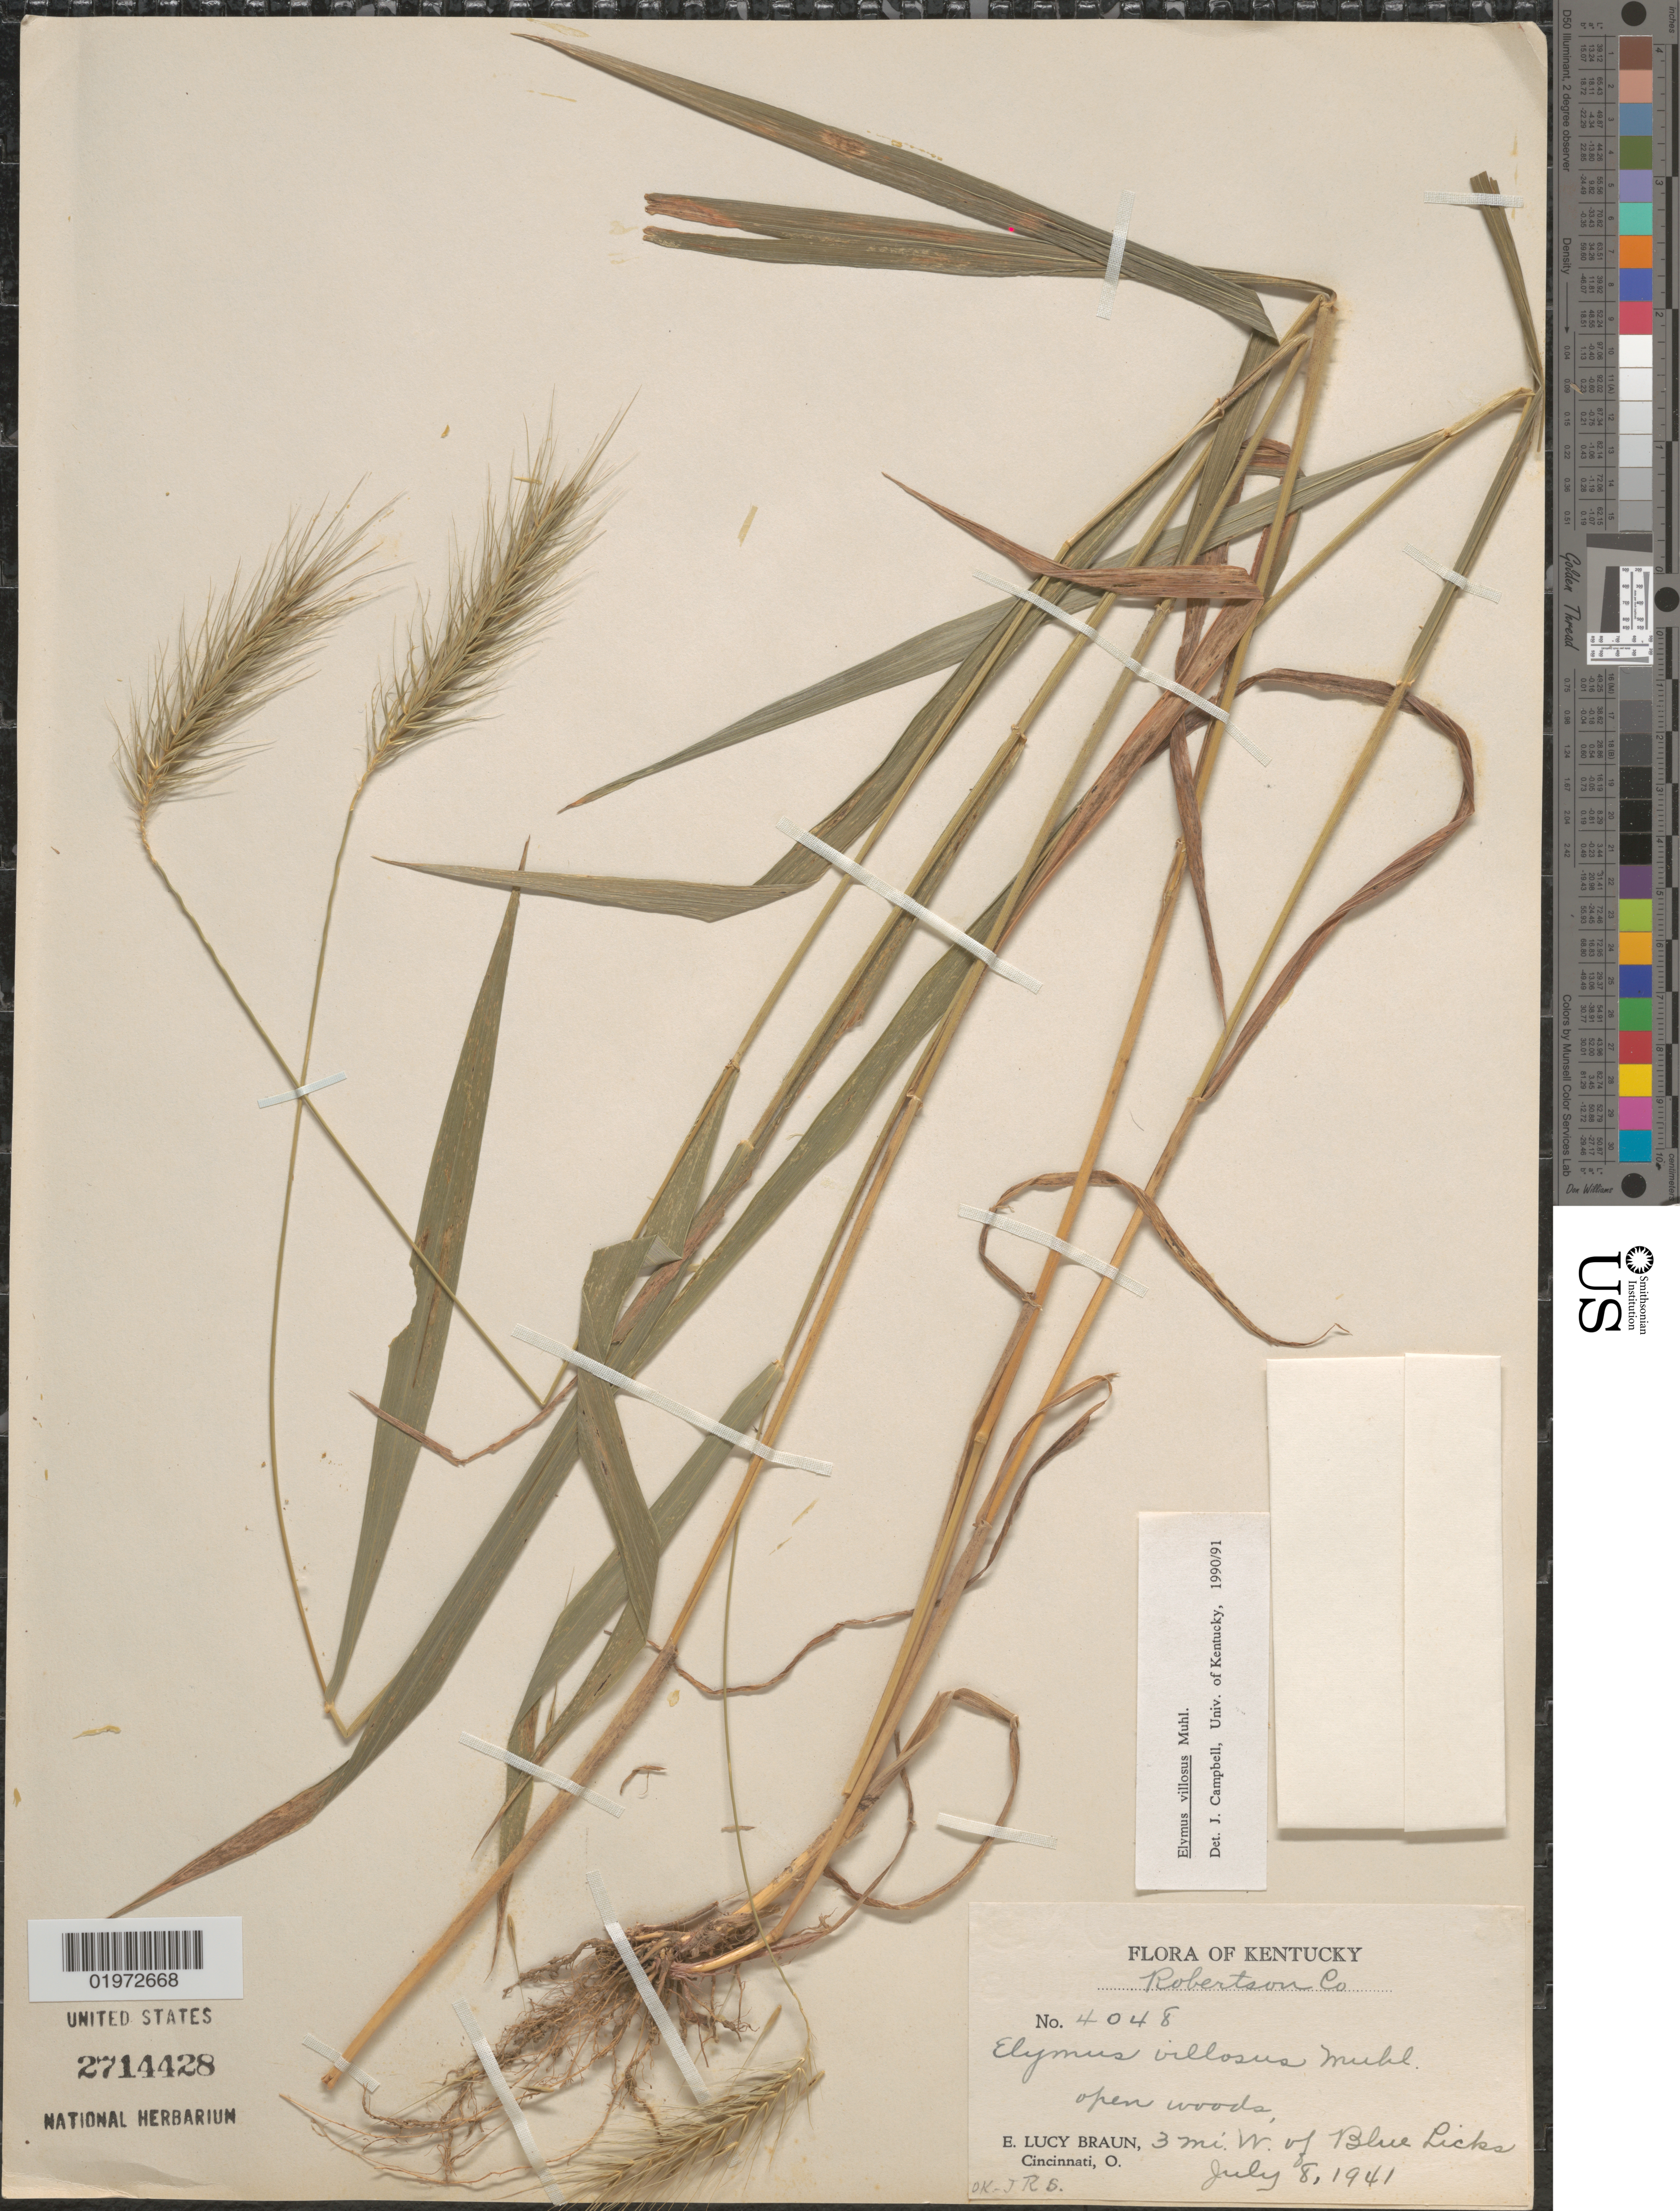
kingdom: Plantae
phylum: Tracheophyta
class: Liliopsida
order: Poales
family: Poaceae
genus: Elymus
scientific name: Elymus villosus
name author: Muhl. ex Willd.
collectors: E. L. Braun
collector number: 4048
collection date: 1941-07-08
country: United States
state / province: Kentucky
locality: Robertson Co. Open woods, 3 mi. W. of Blue Licks.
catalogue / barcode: US 2714428